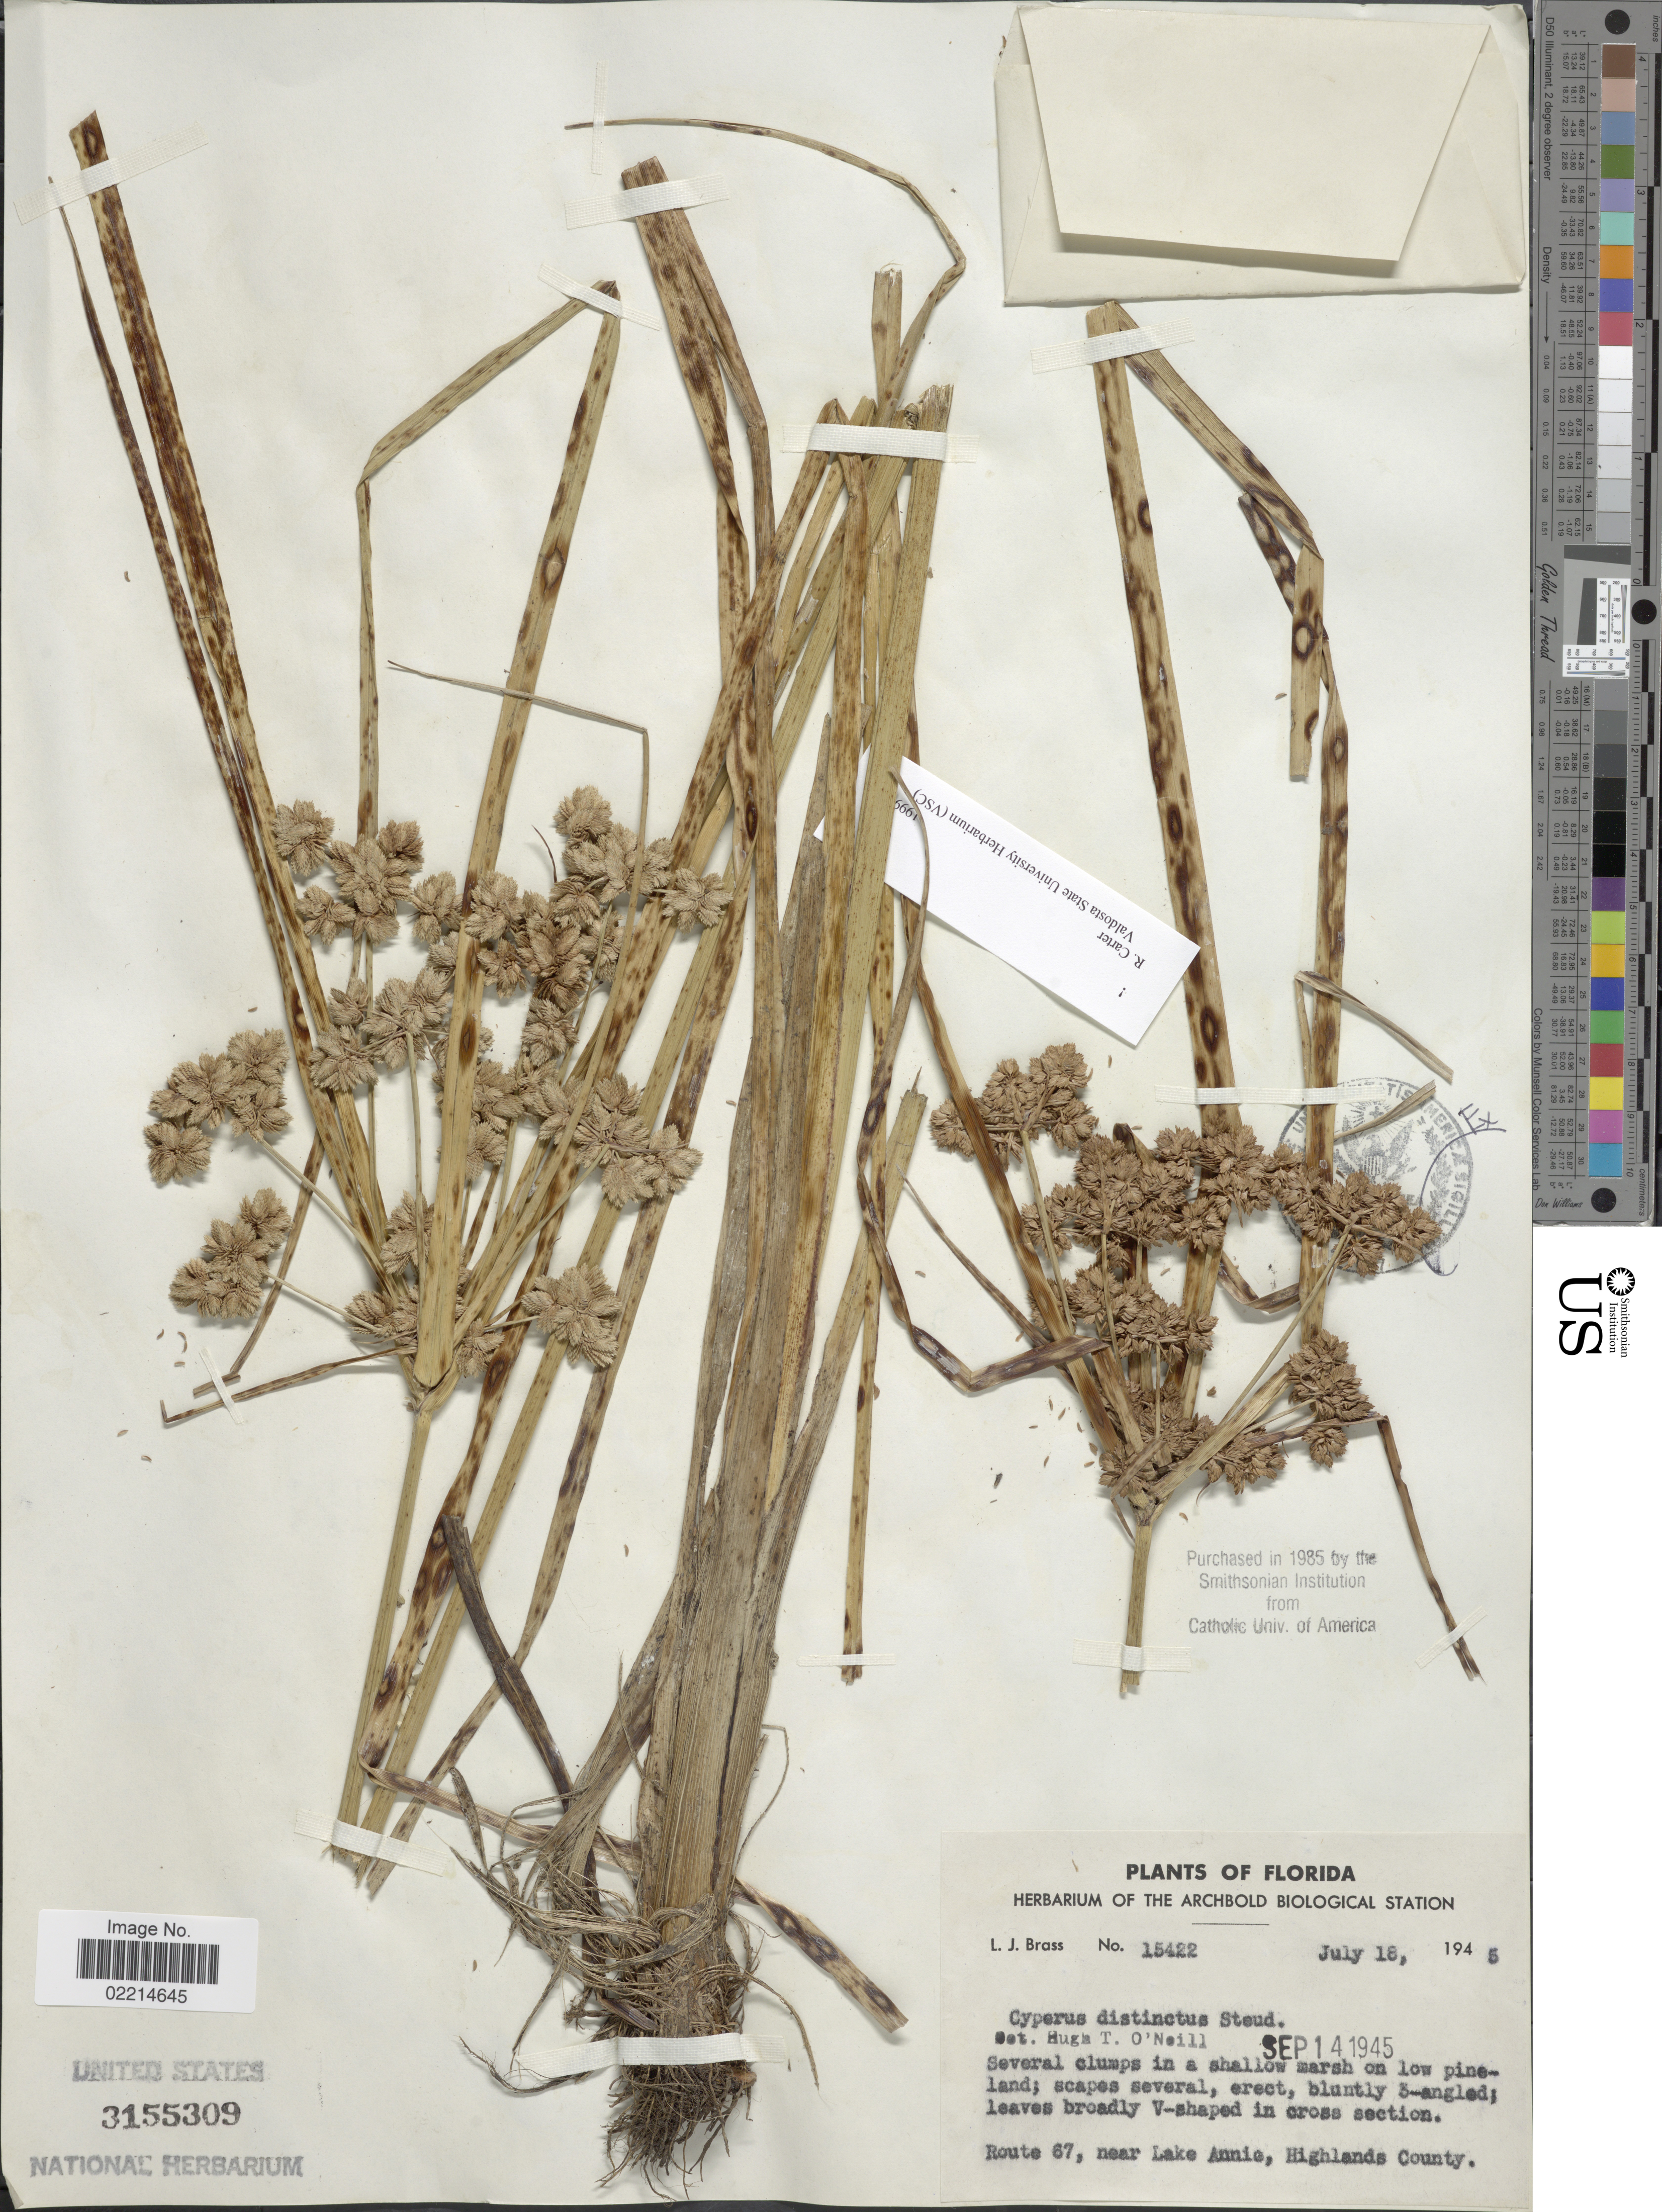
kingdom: Plantae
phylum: Tracheophyta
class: Liliopsida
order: Poales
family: Cyperaceae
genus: Cyperus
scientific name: Cyperus distinctus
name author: Steud.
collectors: L. J. Brass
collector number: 15422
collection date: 1945-07-18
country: United States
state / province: Florida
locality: Route 67, near Lake Annie, Highlands County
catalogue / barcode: US 3155309